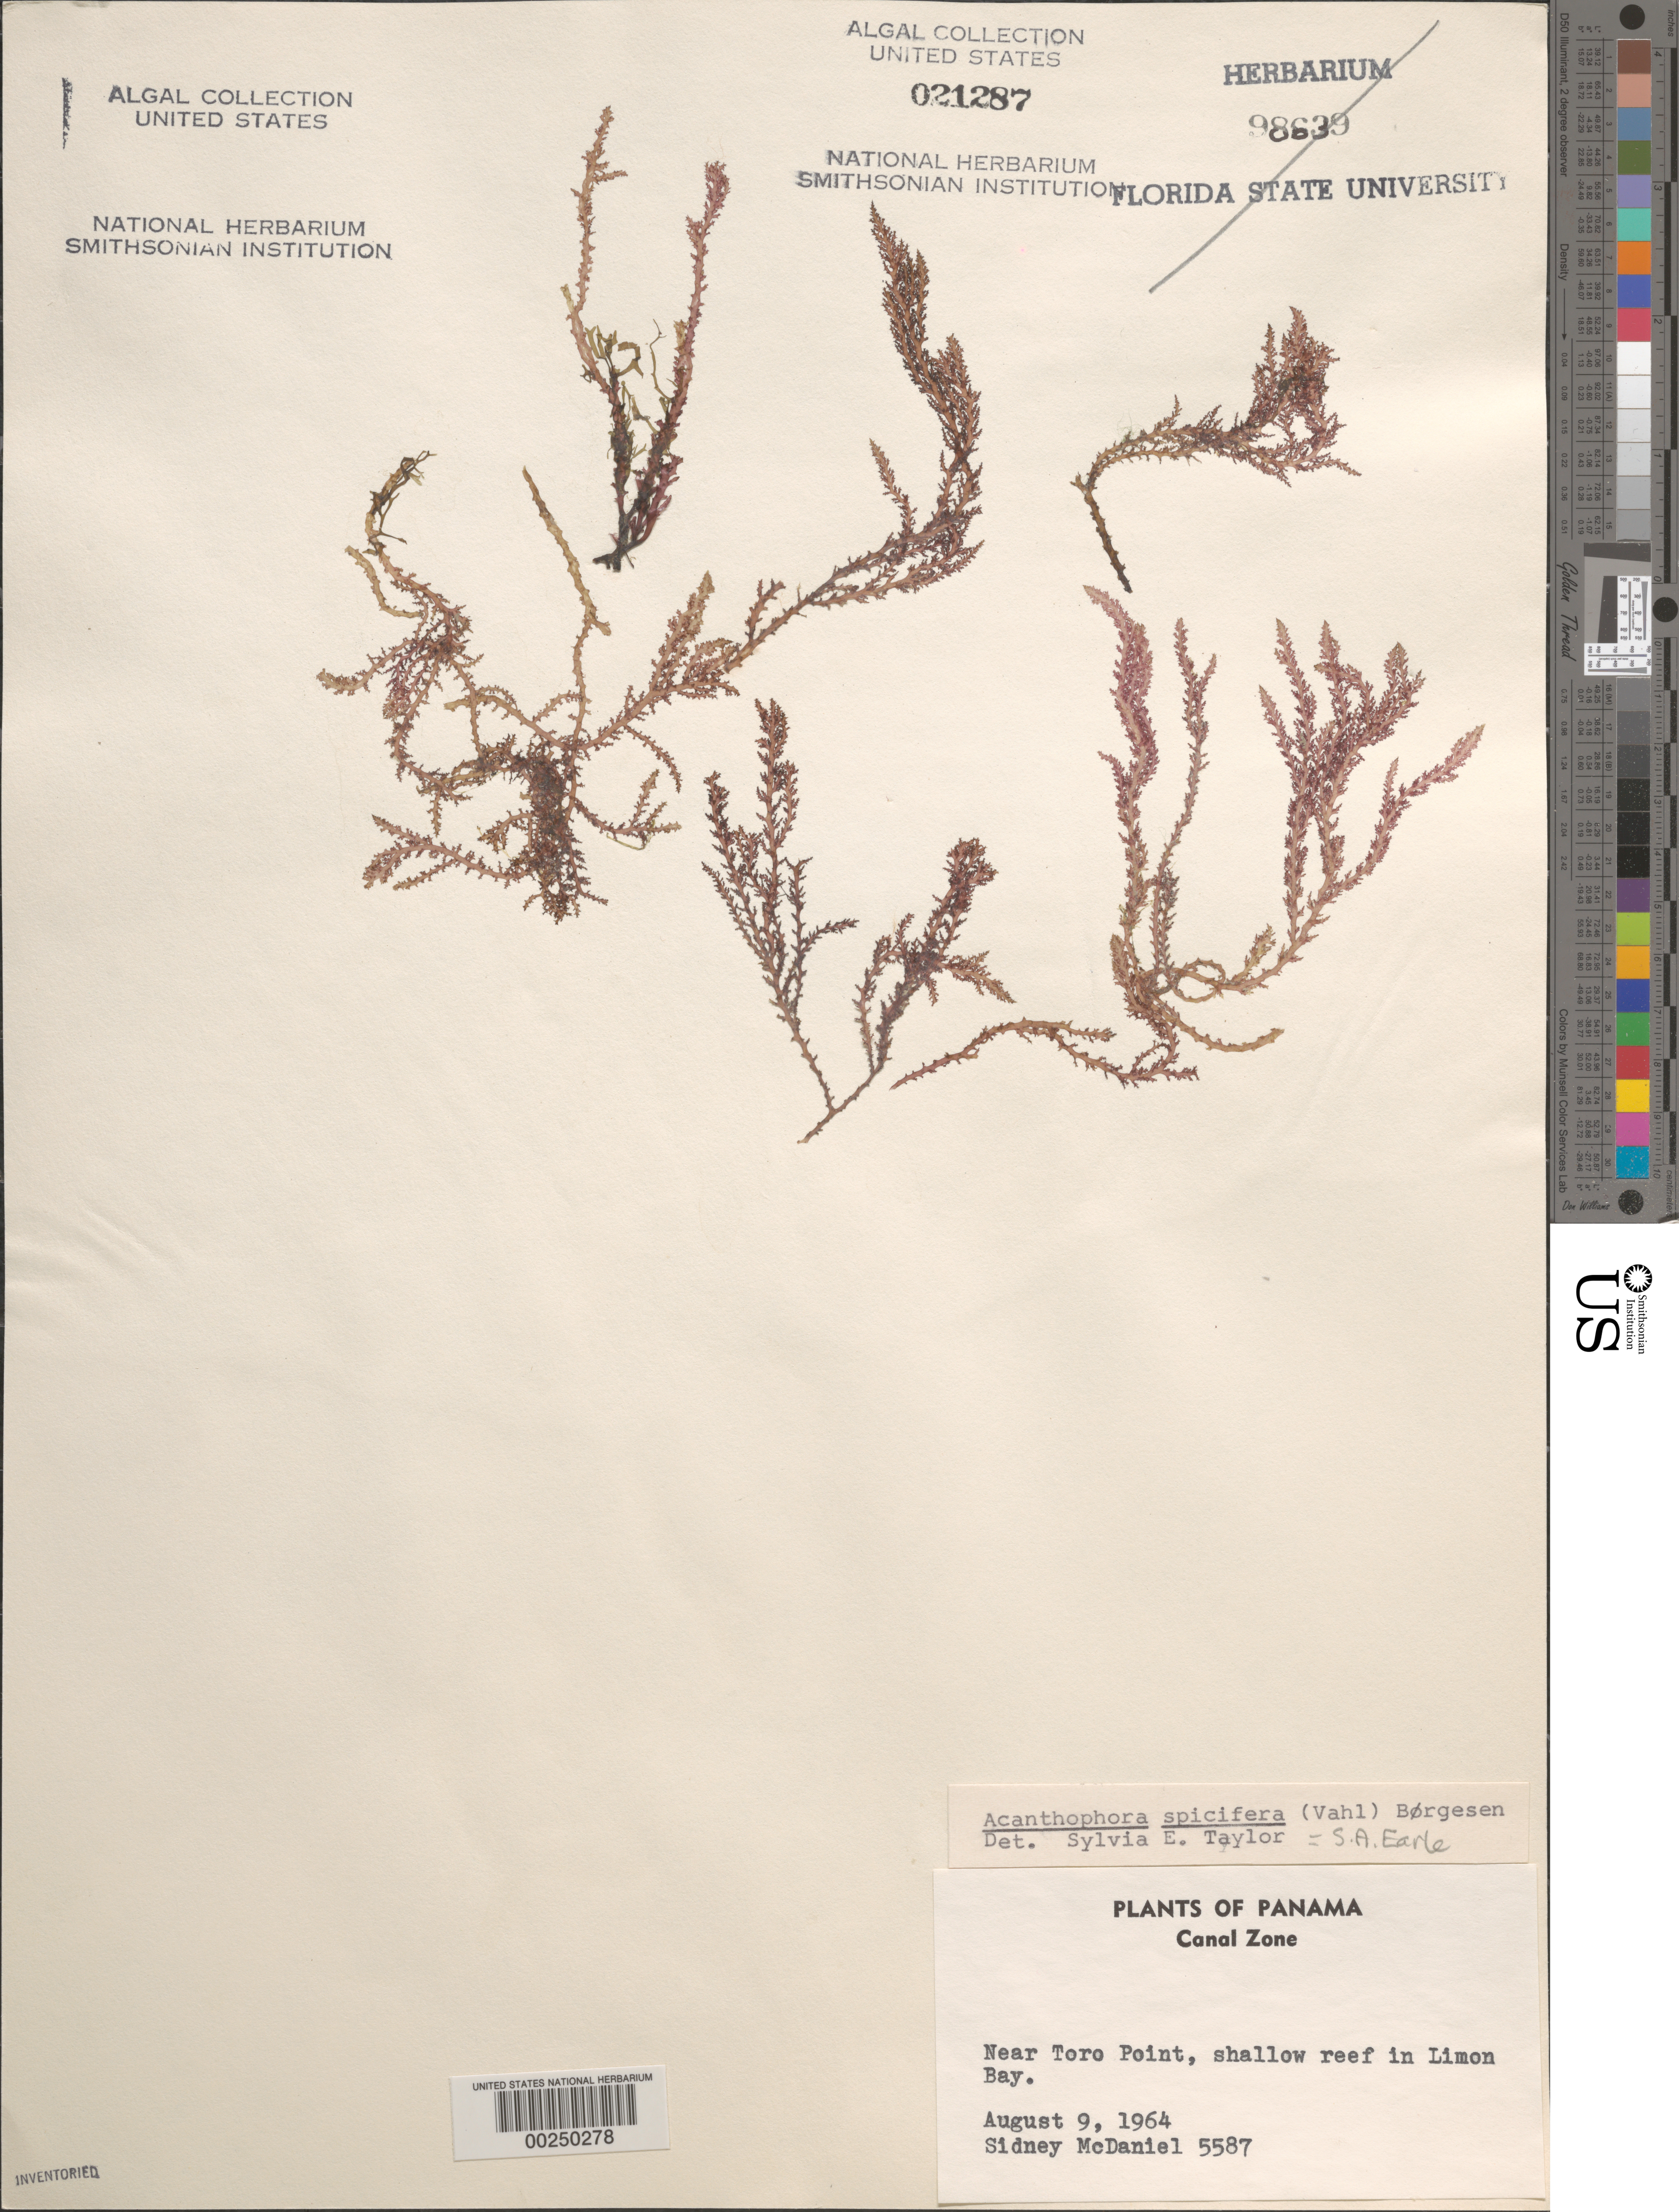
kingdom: Plantae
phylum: Rhodophyta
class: Florideophyceae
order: Ceramiales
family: Rhodomelaceae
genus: Acanthophora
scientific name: Acanthophora spicifera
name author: (Vahl) Børgesen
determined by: Earle, S. A.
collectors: S. McDaniel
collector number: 5587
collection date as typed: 09 Aug 1964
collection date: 1964-08-09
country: Panama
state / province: Colón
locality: Limon Bay, near Toro Point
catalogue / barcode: US 21287